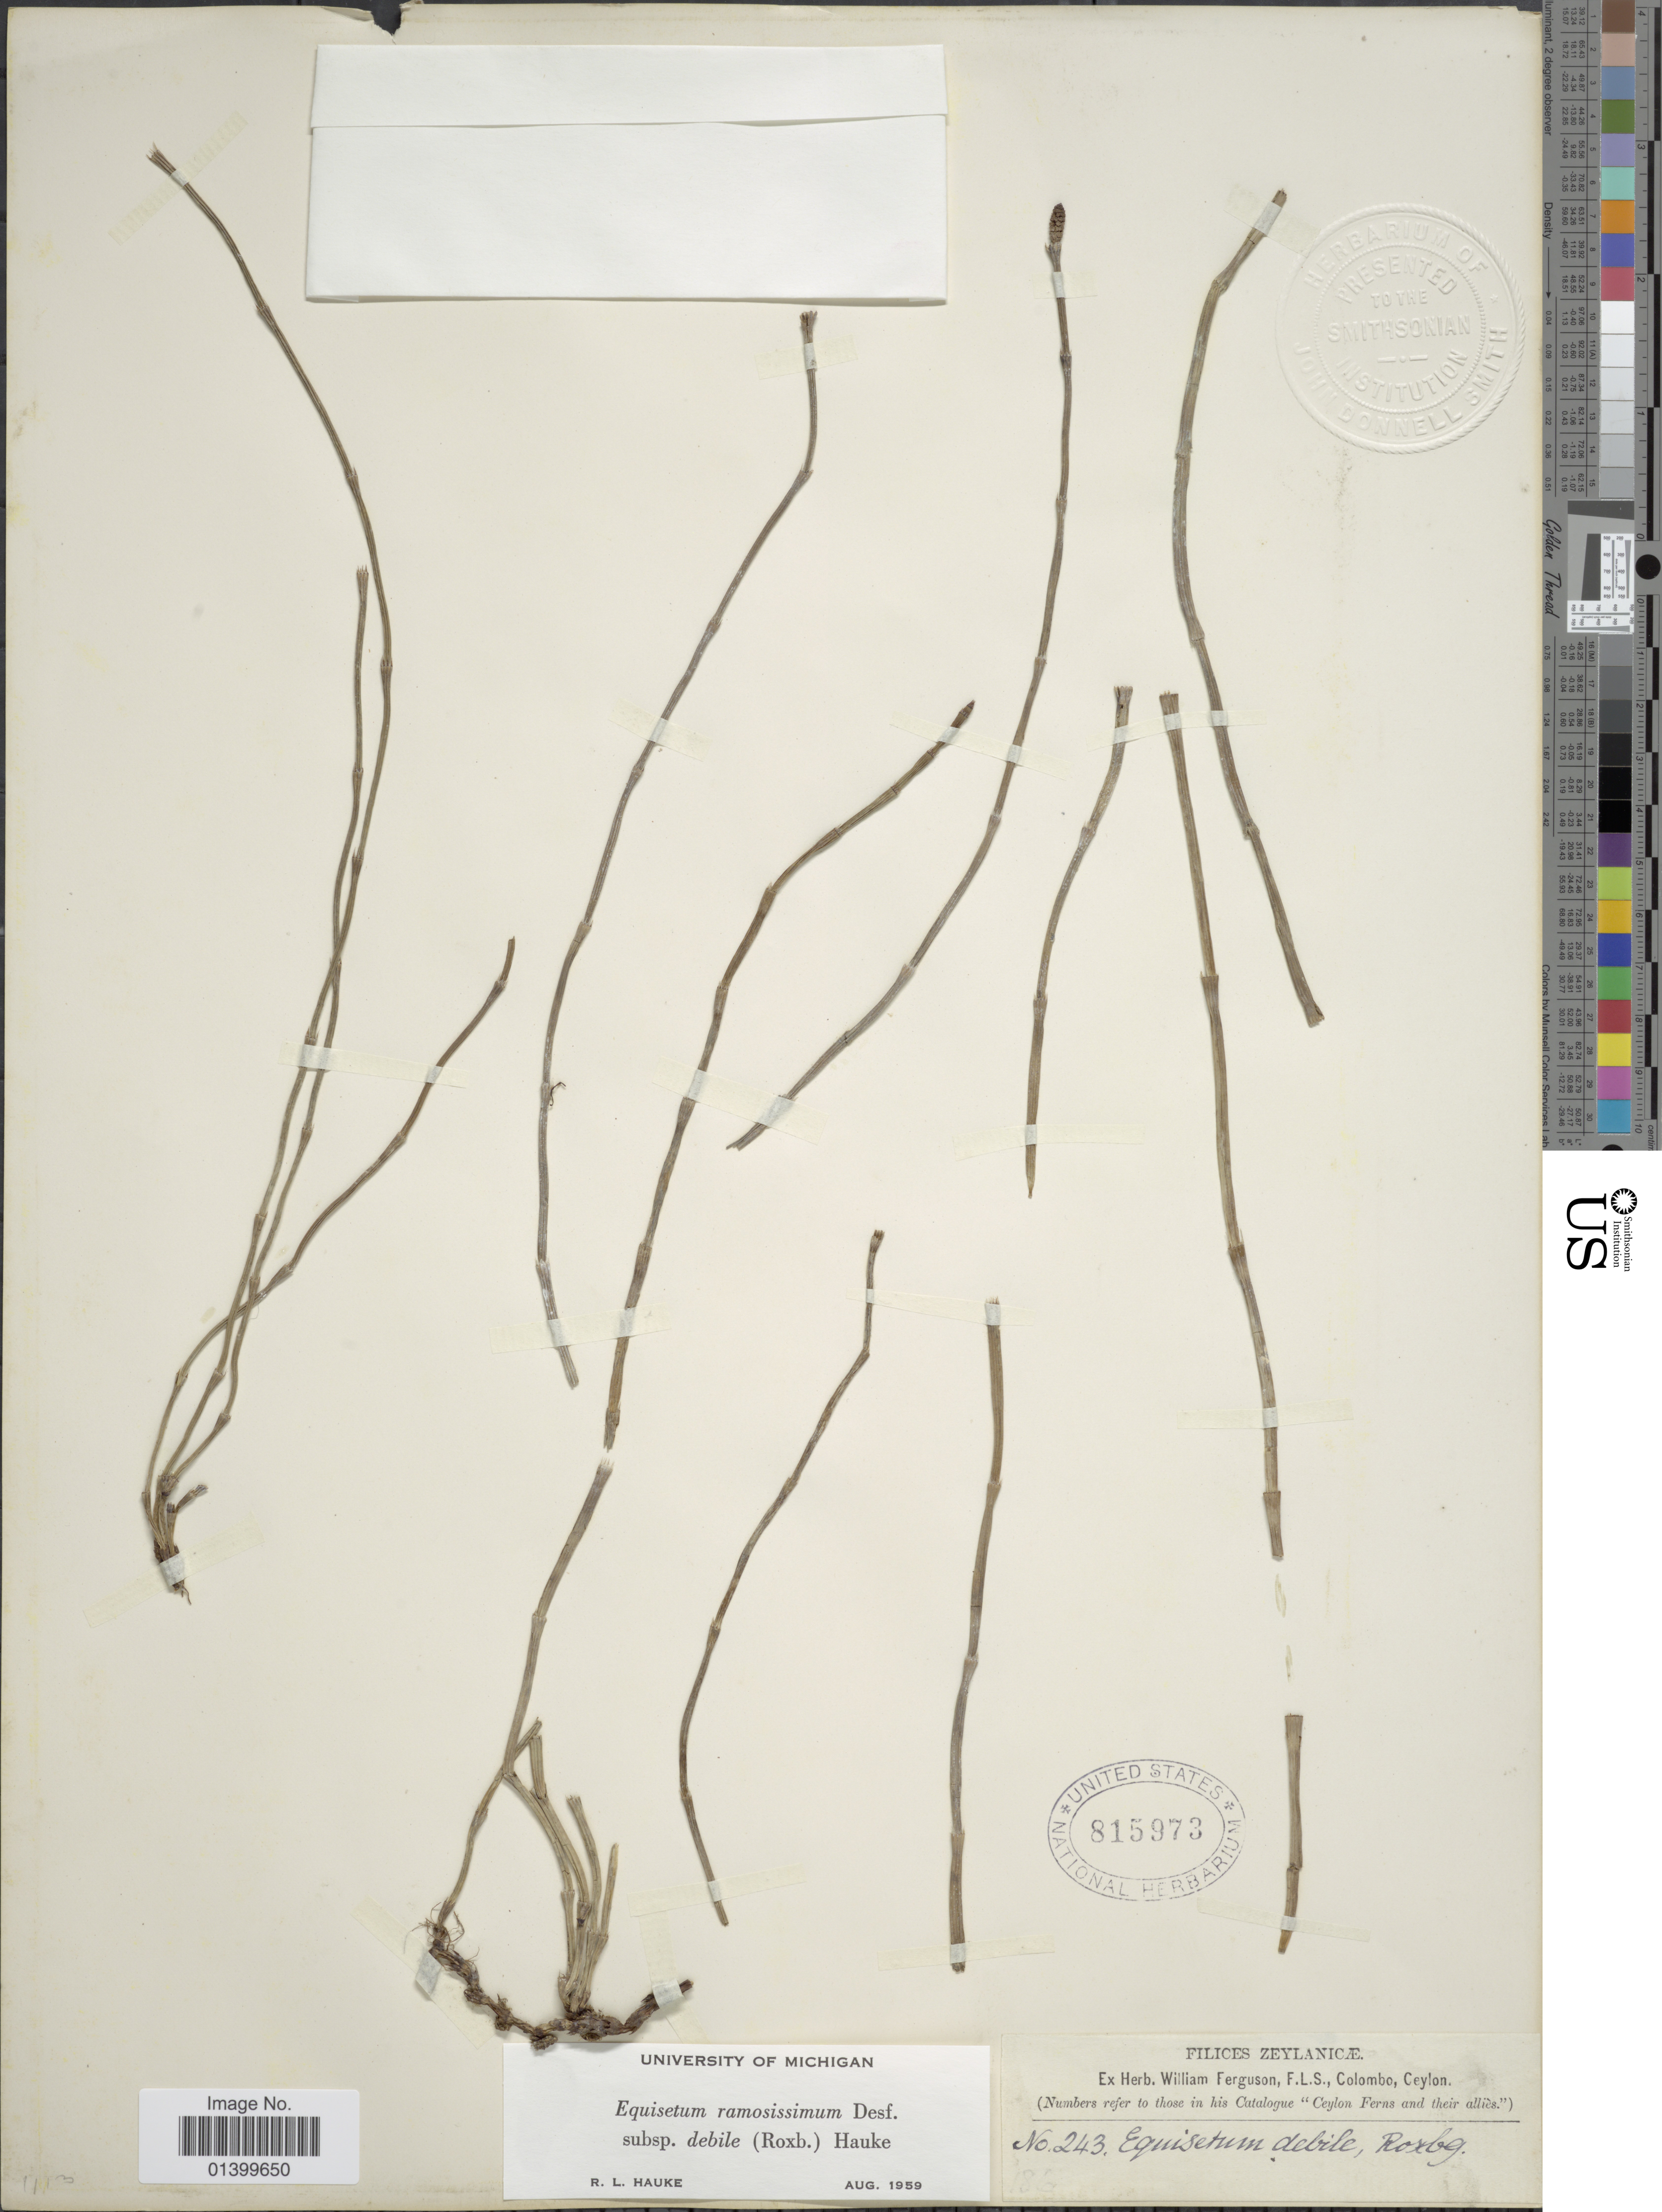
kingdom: Plantae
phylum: Tracheophyta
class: Polypodiopsida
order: Equisetales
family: Equisetaceae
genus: Equisetum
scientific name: Equisetum ramosissimum subsp. debile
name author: (Roxb. ex Vaucher) Hauke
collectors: ex herb. W. Ferguson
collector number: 243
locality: Filices Zeylanicæ.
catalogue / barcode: US 815973